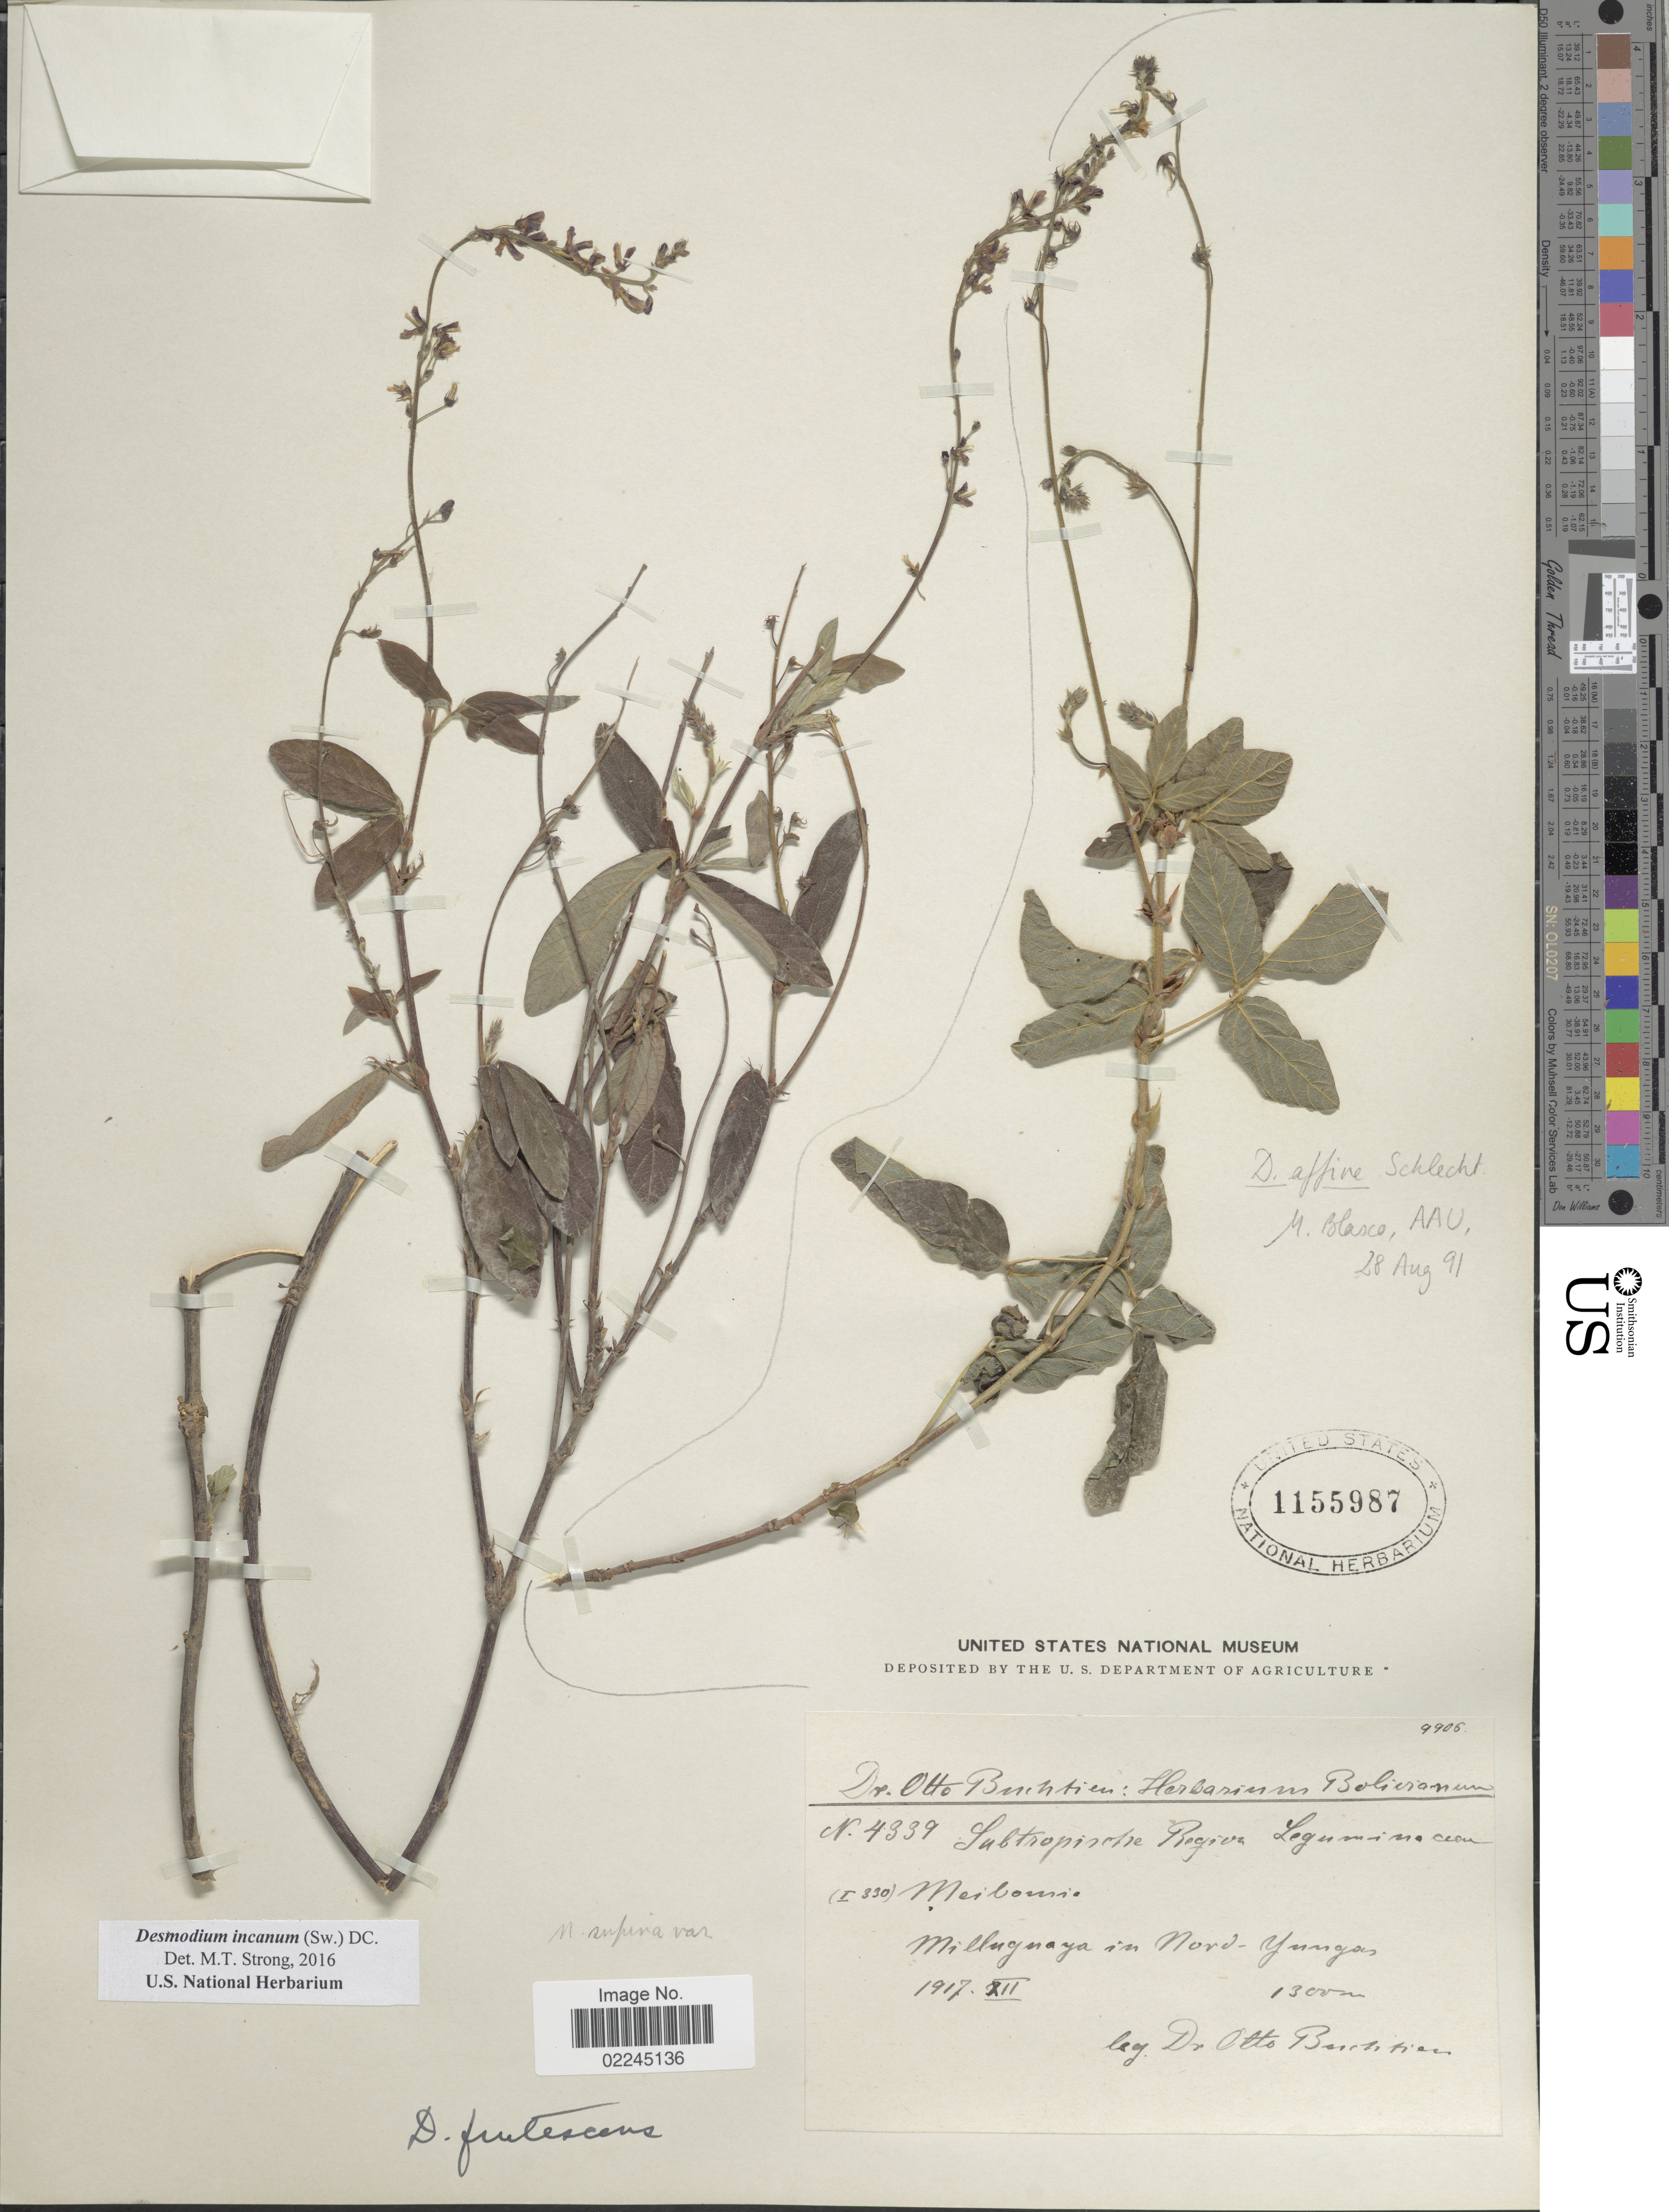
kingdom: Plantae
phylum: Tracheophyta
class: Magnoliopsida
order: Fabales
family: Fabaceae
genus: Desmodium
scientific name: Desmodium incanum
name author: (Sw.) DC.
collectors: O. Buchtien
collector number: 4339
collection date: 1917-12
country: Bolivia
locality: Subtropische Region. Milluguaya in Nord-Yungas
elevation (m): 1300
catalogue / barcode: US 1155987